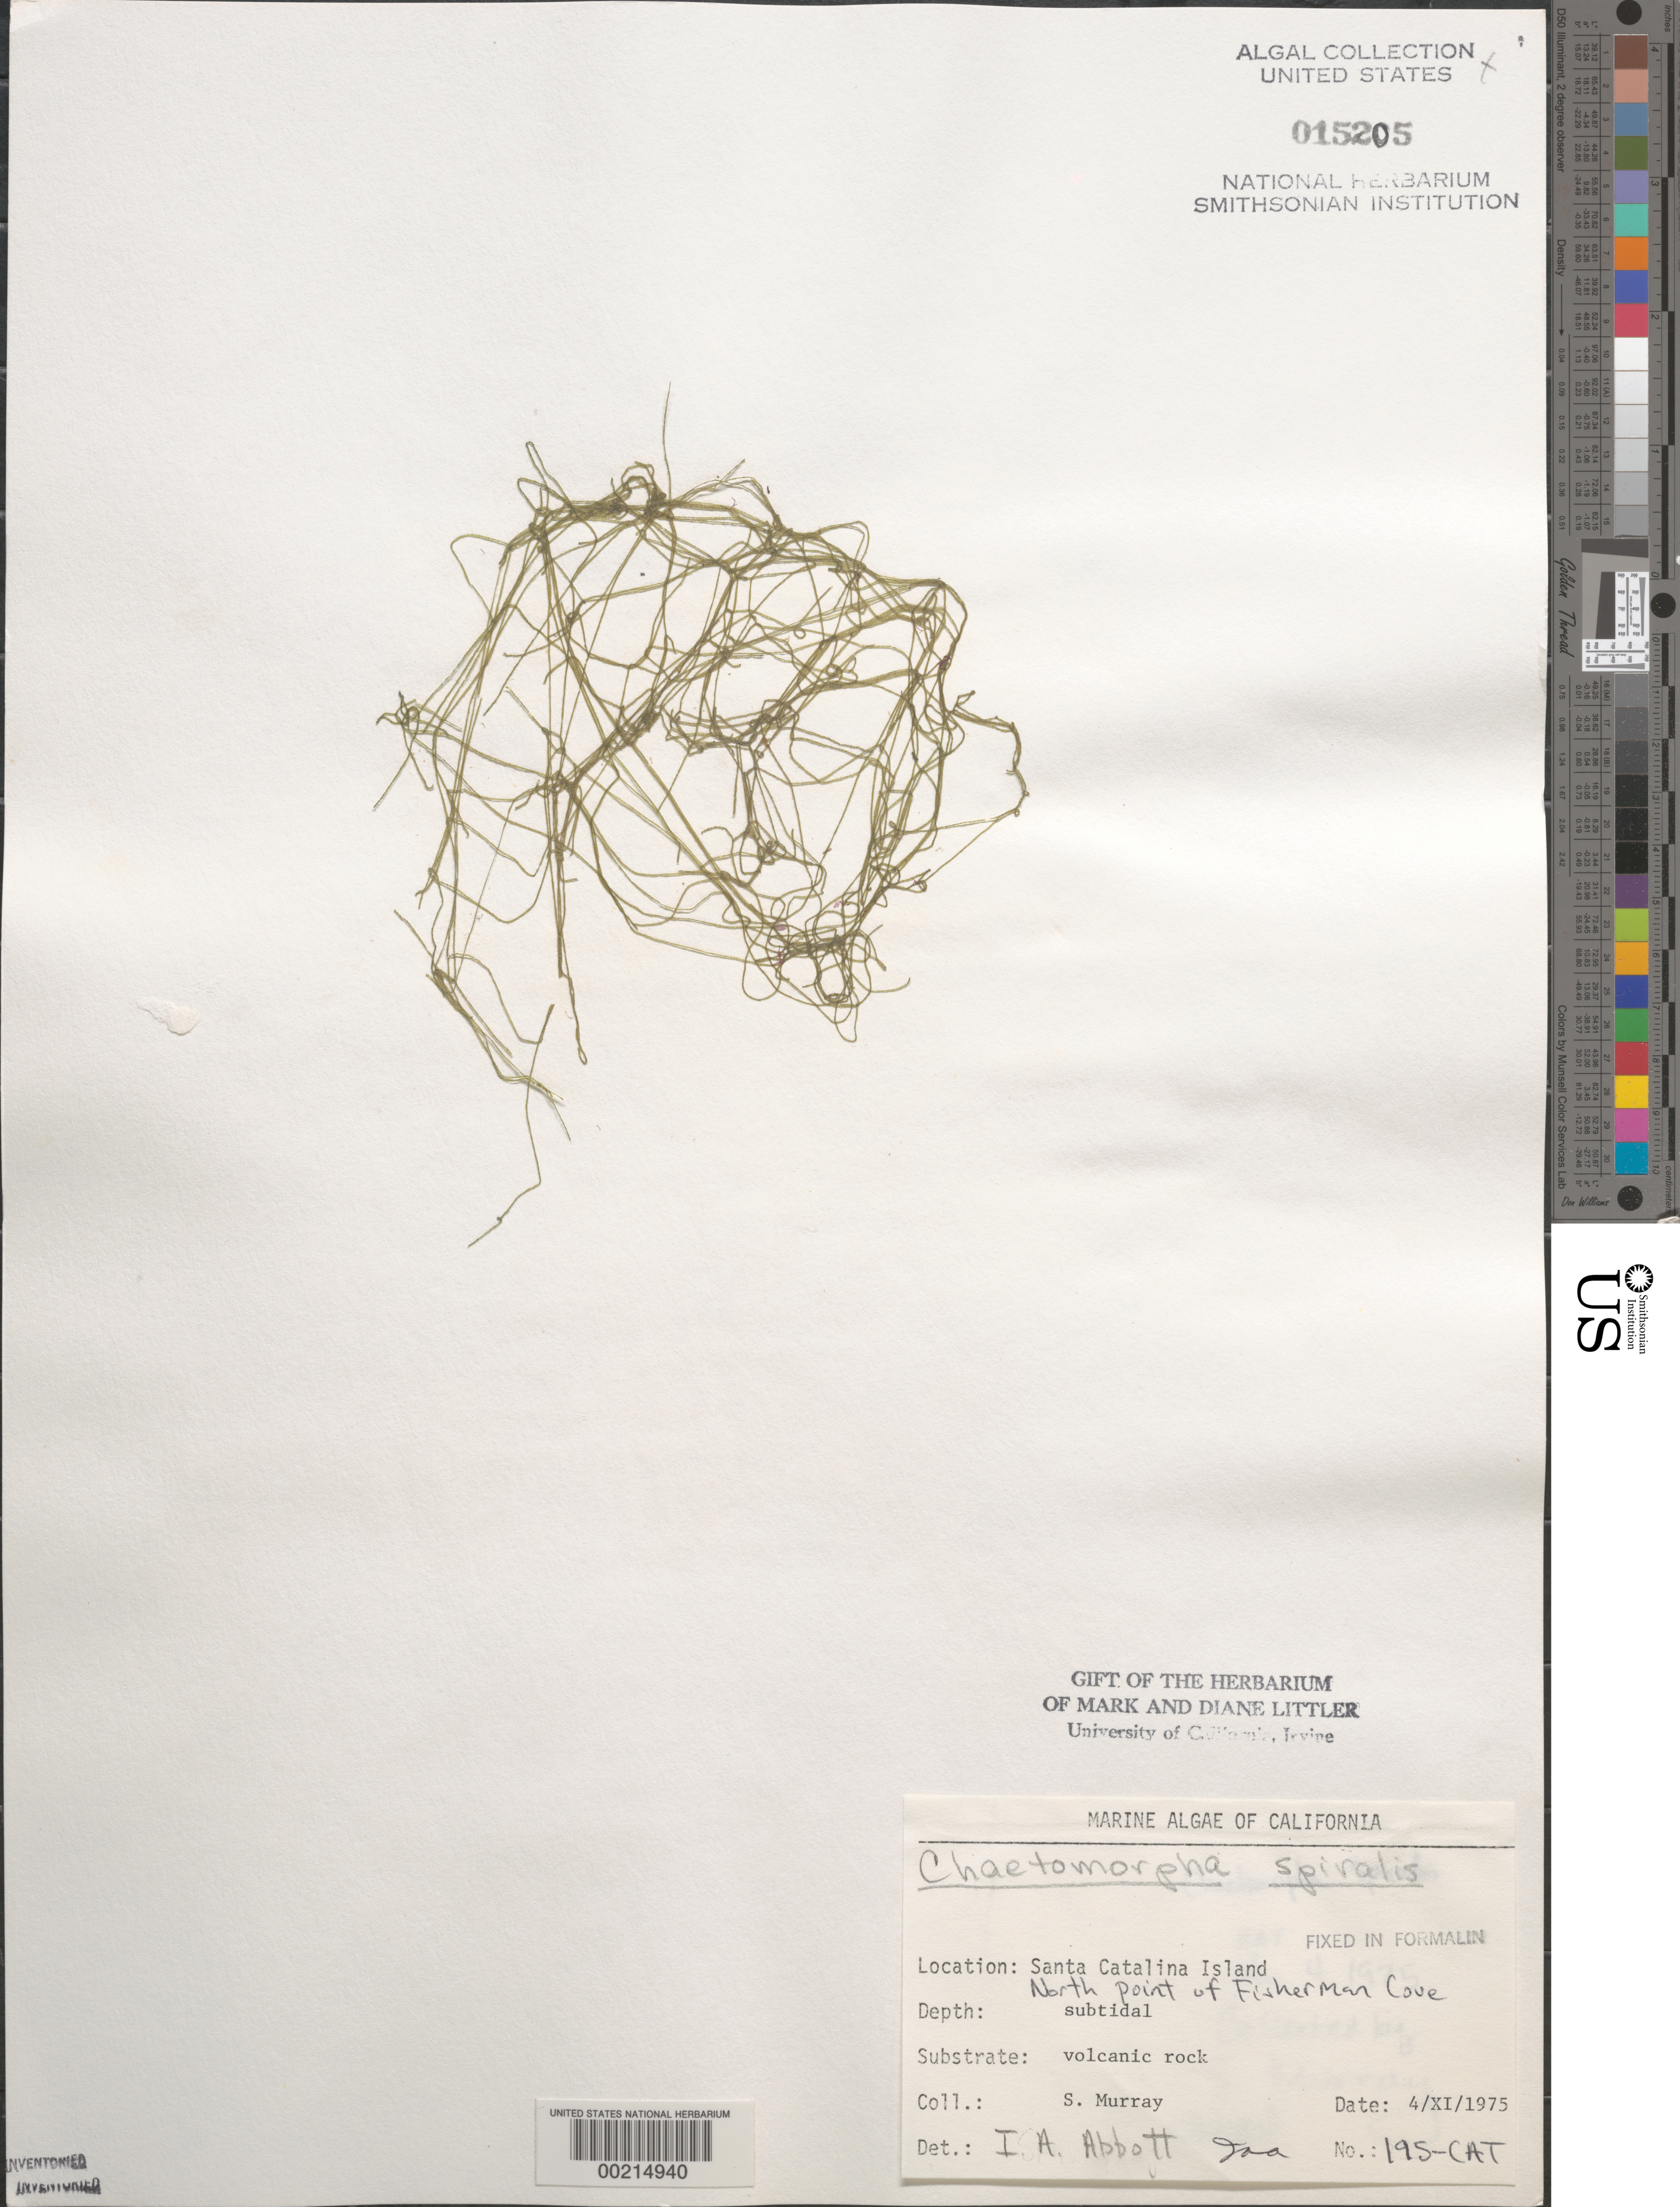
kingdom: Plantae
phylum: Chlorophyta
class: Ulvophyceae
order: Cladophorales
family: Cladophoraceae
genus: Chaetomorpha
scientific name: Chaetomorpha spiralis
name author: Okamura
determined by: Abbott, Isabella A.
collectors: S. N. Murray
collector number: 195-cat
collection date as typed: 04 Nov 1975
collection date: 1975-11-04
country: United States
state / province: California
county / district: Los Angeles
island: Santa Catalina Island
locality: Fisherman Cove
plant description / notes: BLM-SOCALBIGHT Rocky Intertidal Survey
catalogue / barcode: US 15205